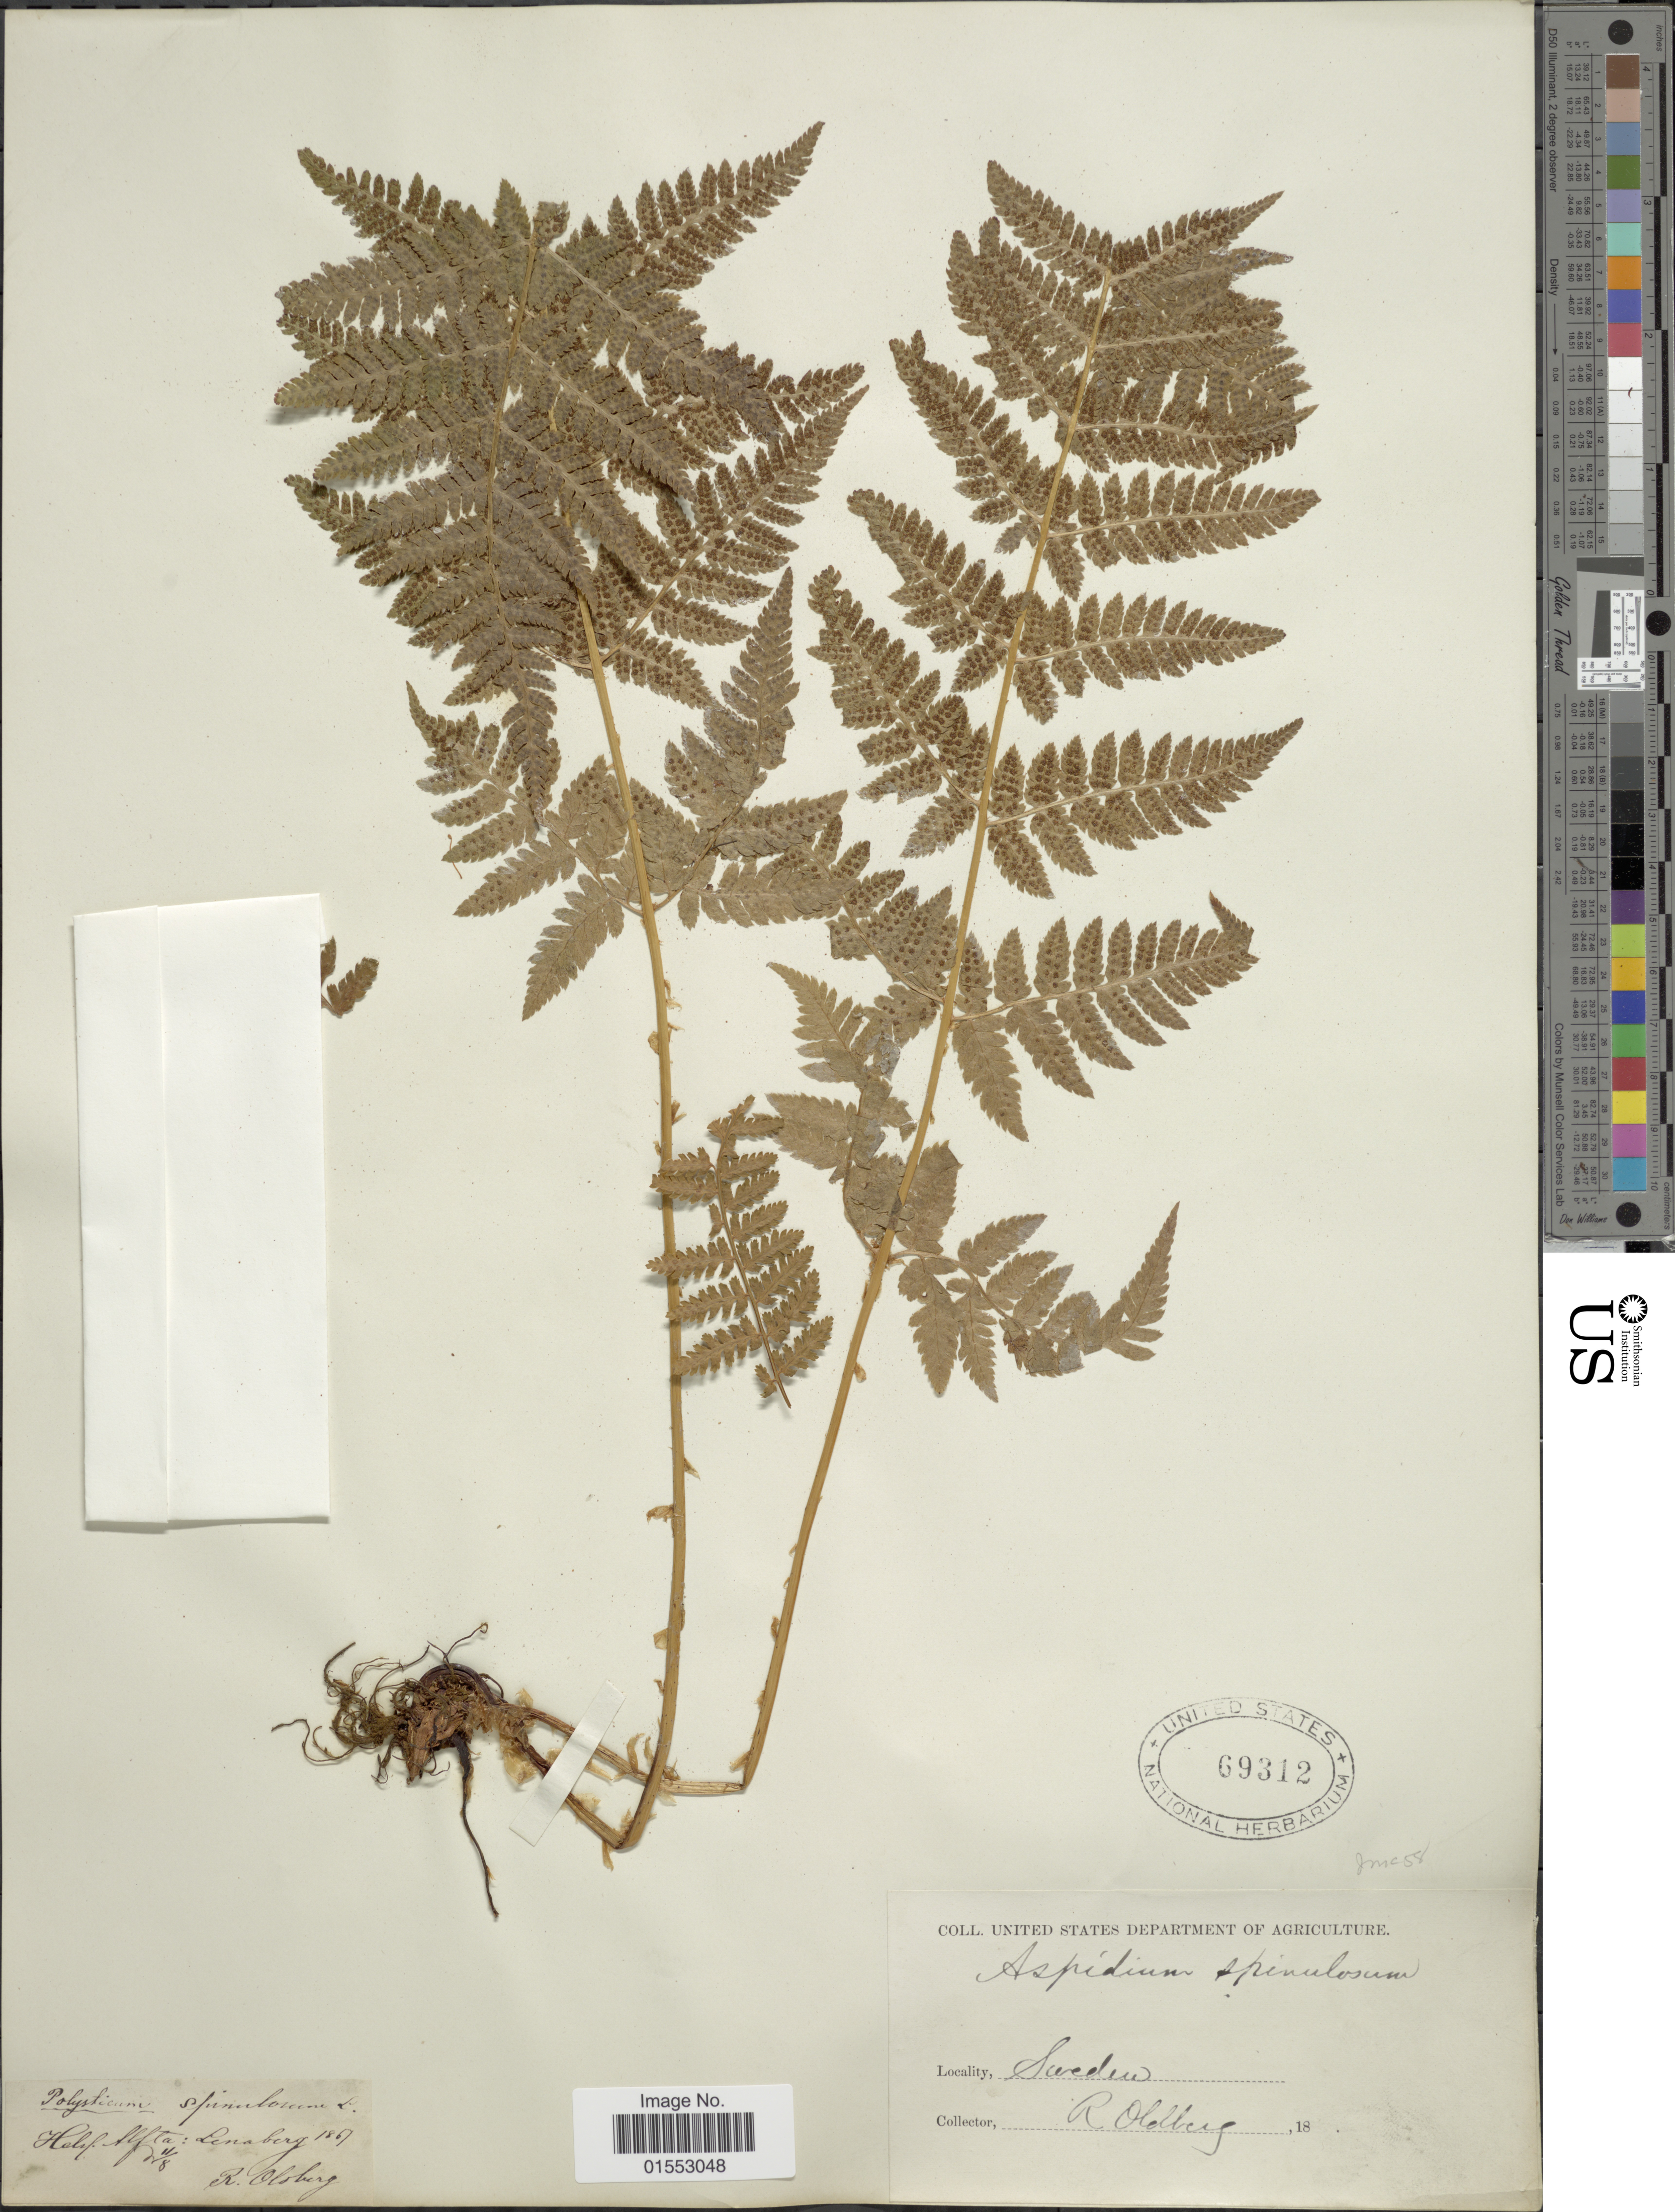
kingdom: Plantae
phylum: Tracheophyta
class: Polypodiopsida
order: Polypodiales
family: Dryopteridaceae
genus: Dryopteris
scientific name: Dryopteris carthusiana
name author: (Villars) H.P. Fuchs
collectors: R. Oldberg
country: Sweden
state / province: Uppsala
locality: Helsl. Alfta: Lenaberg.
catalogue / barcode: US 69312